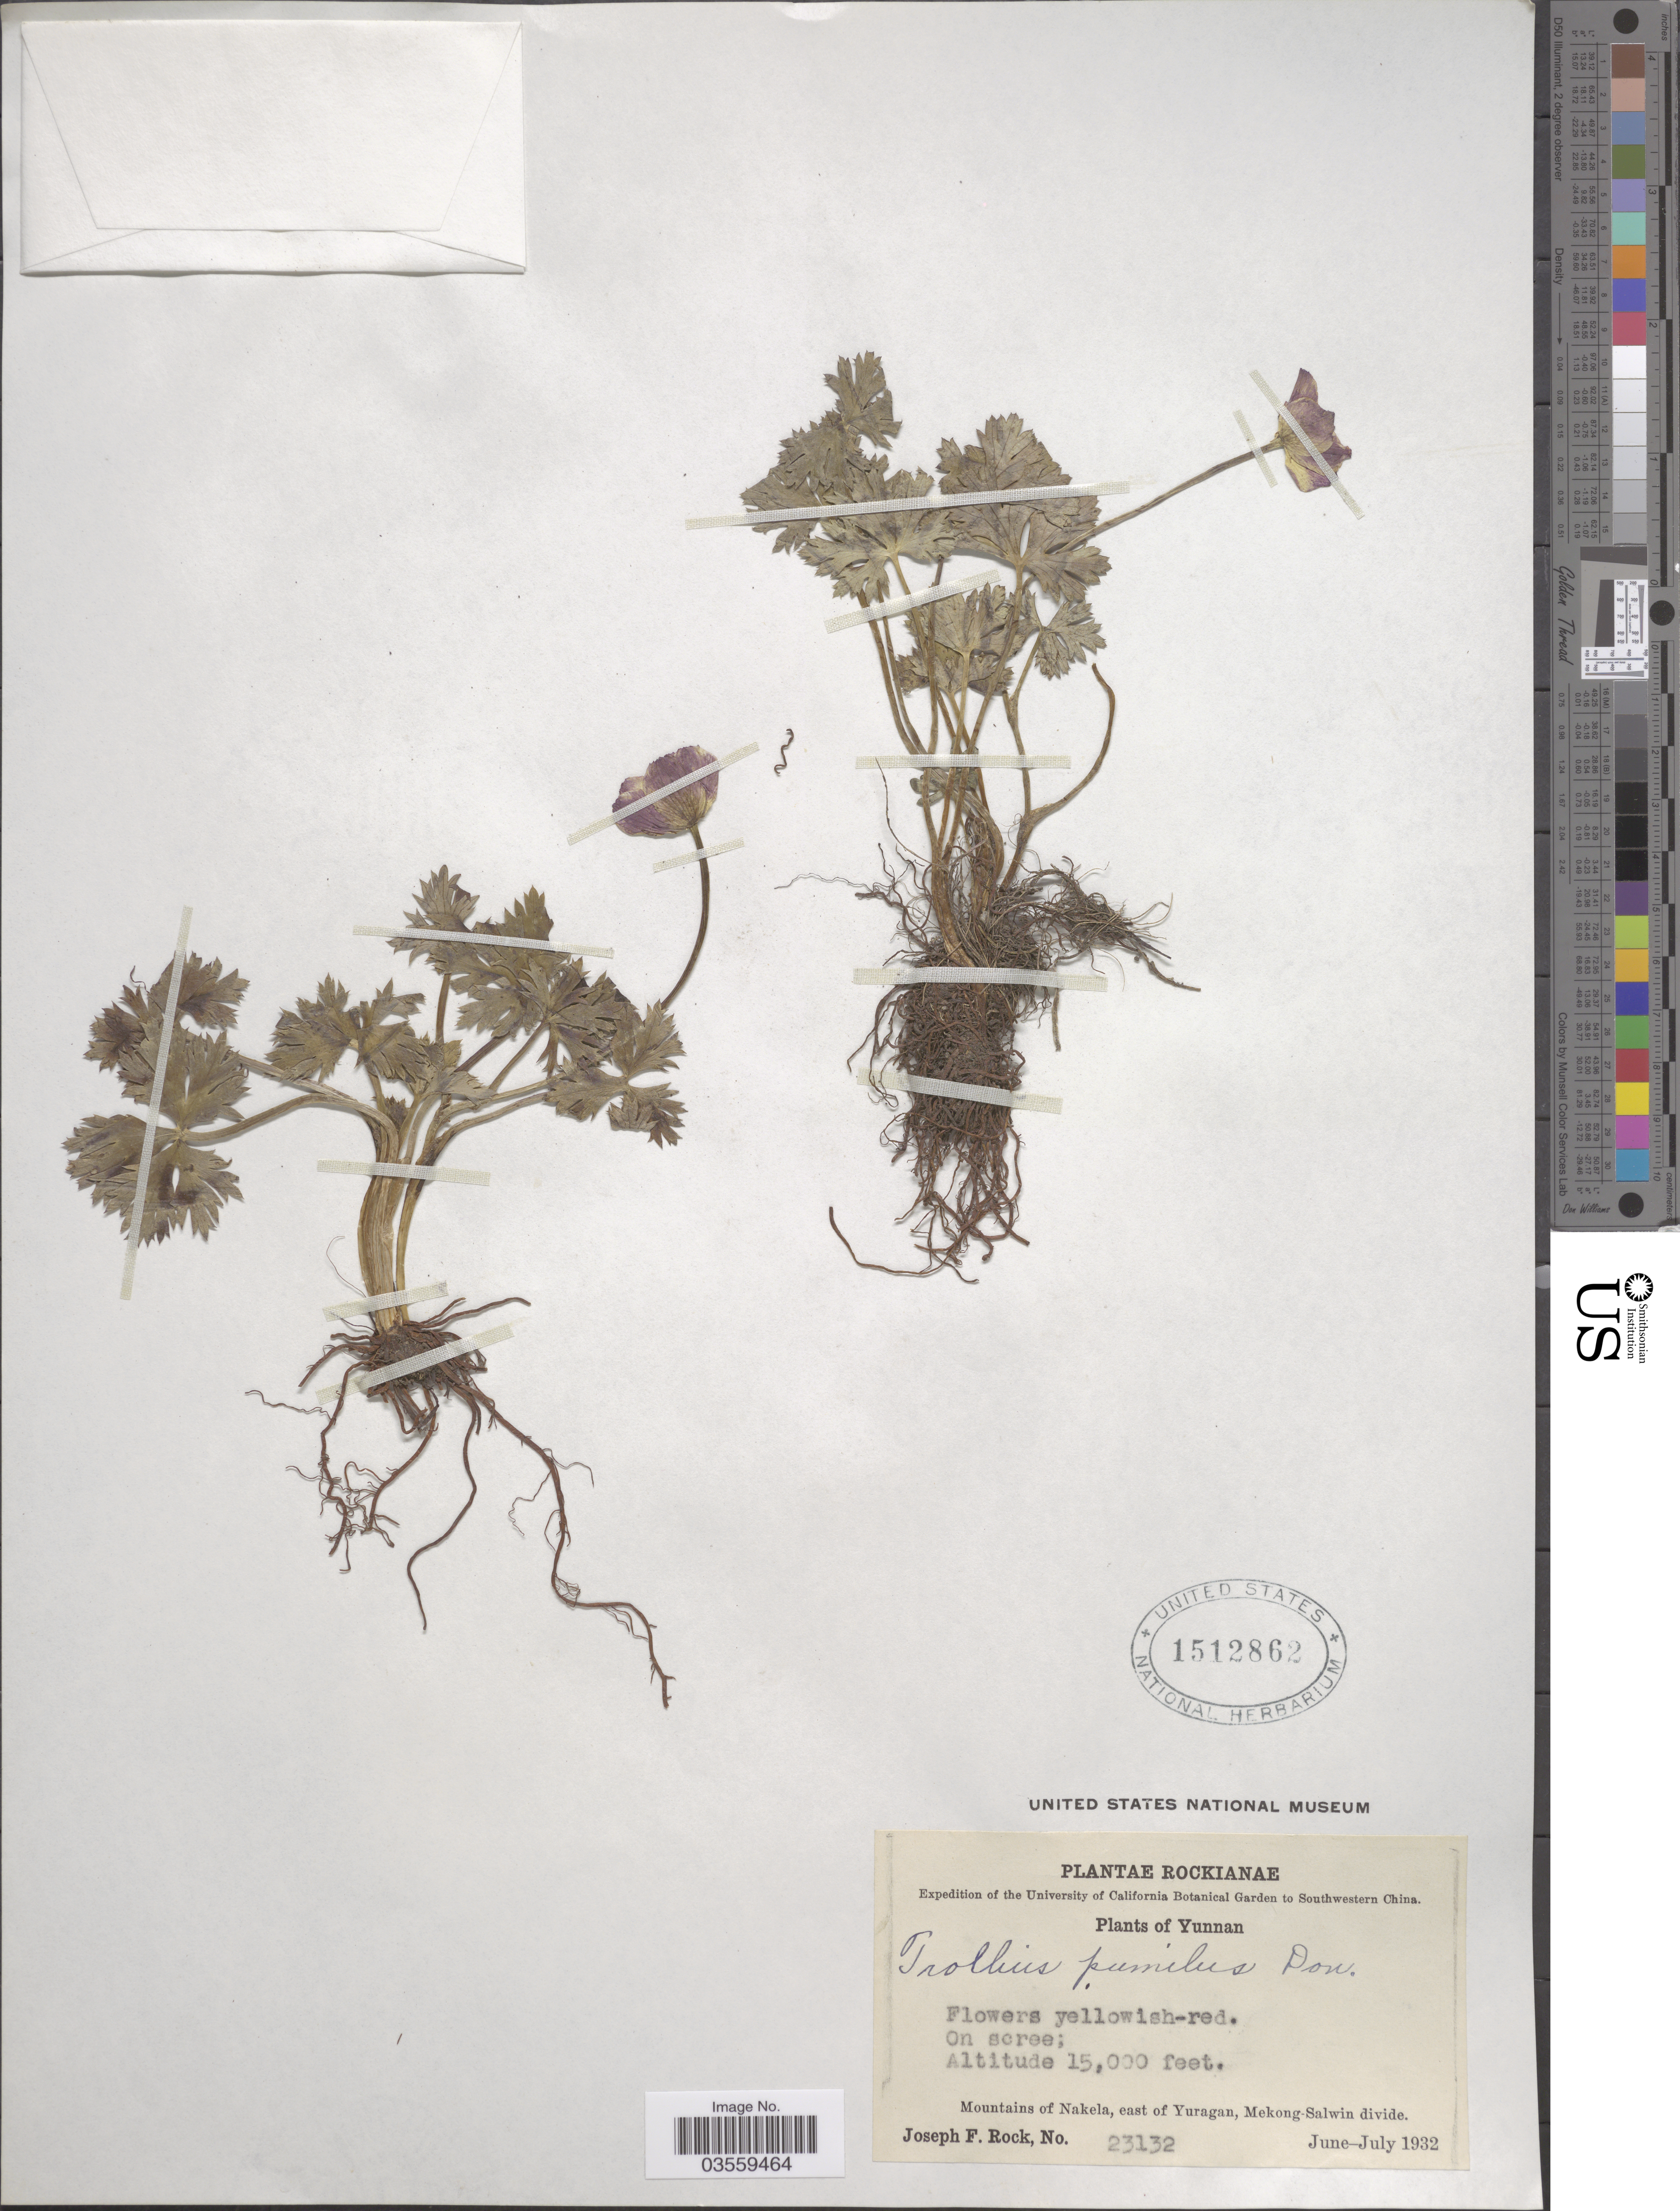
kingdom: Plantae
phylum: Tracheophyta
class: Magnoliopsida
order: Ranunculales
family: Ranunculaceae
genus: Trollius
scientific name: Trollius pumilus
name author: D. Don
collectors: J. F. Rock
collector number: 23132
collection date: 1932-06/1932-07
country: China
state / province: Yunnan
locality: Southwestern China. Mountains of Nakela, east of Yuragan, Mekong-Salwin divide.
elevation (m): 4572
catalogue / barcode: US 1512862